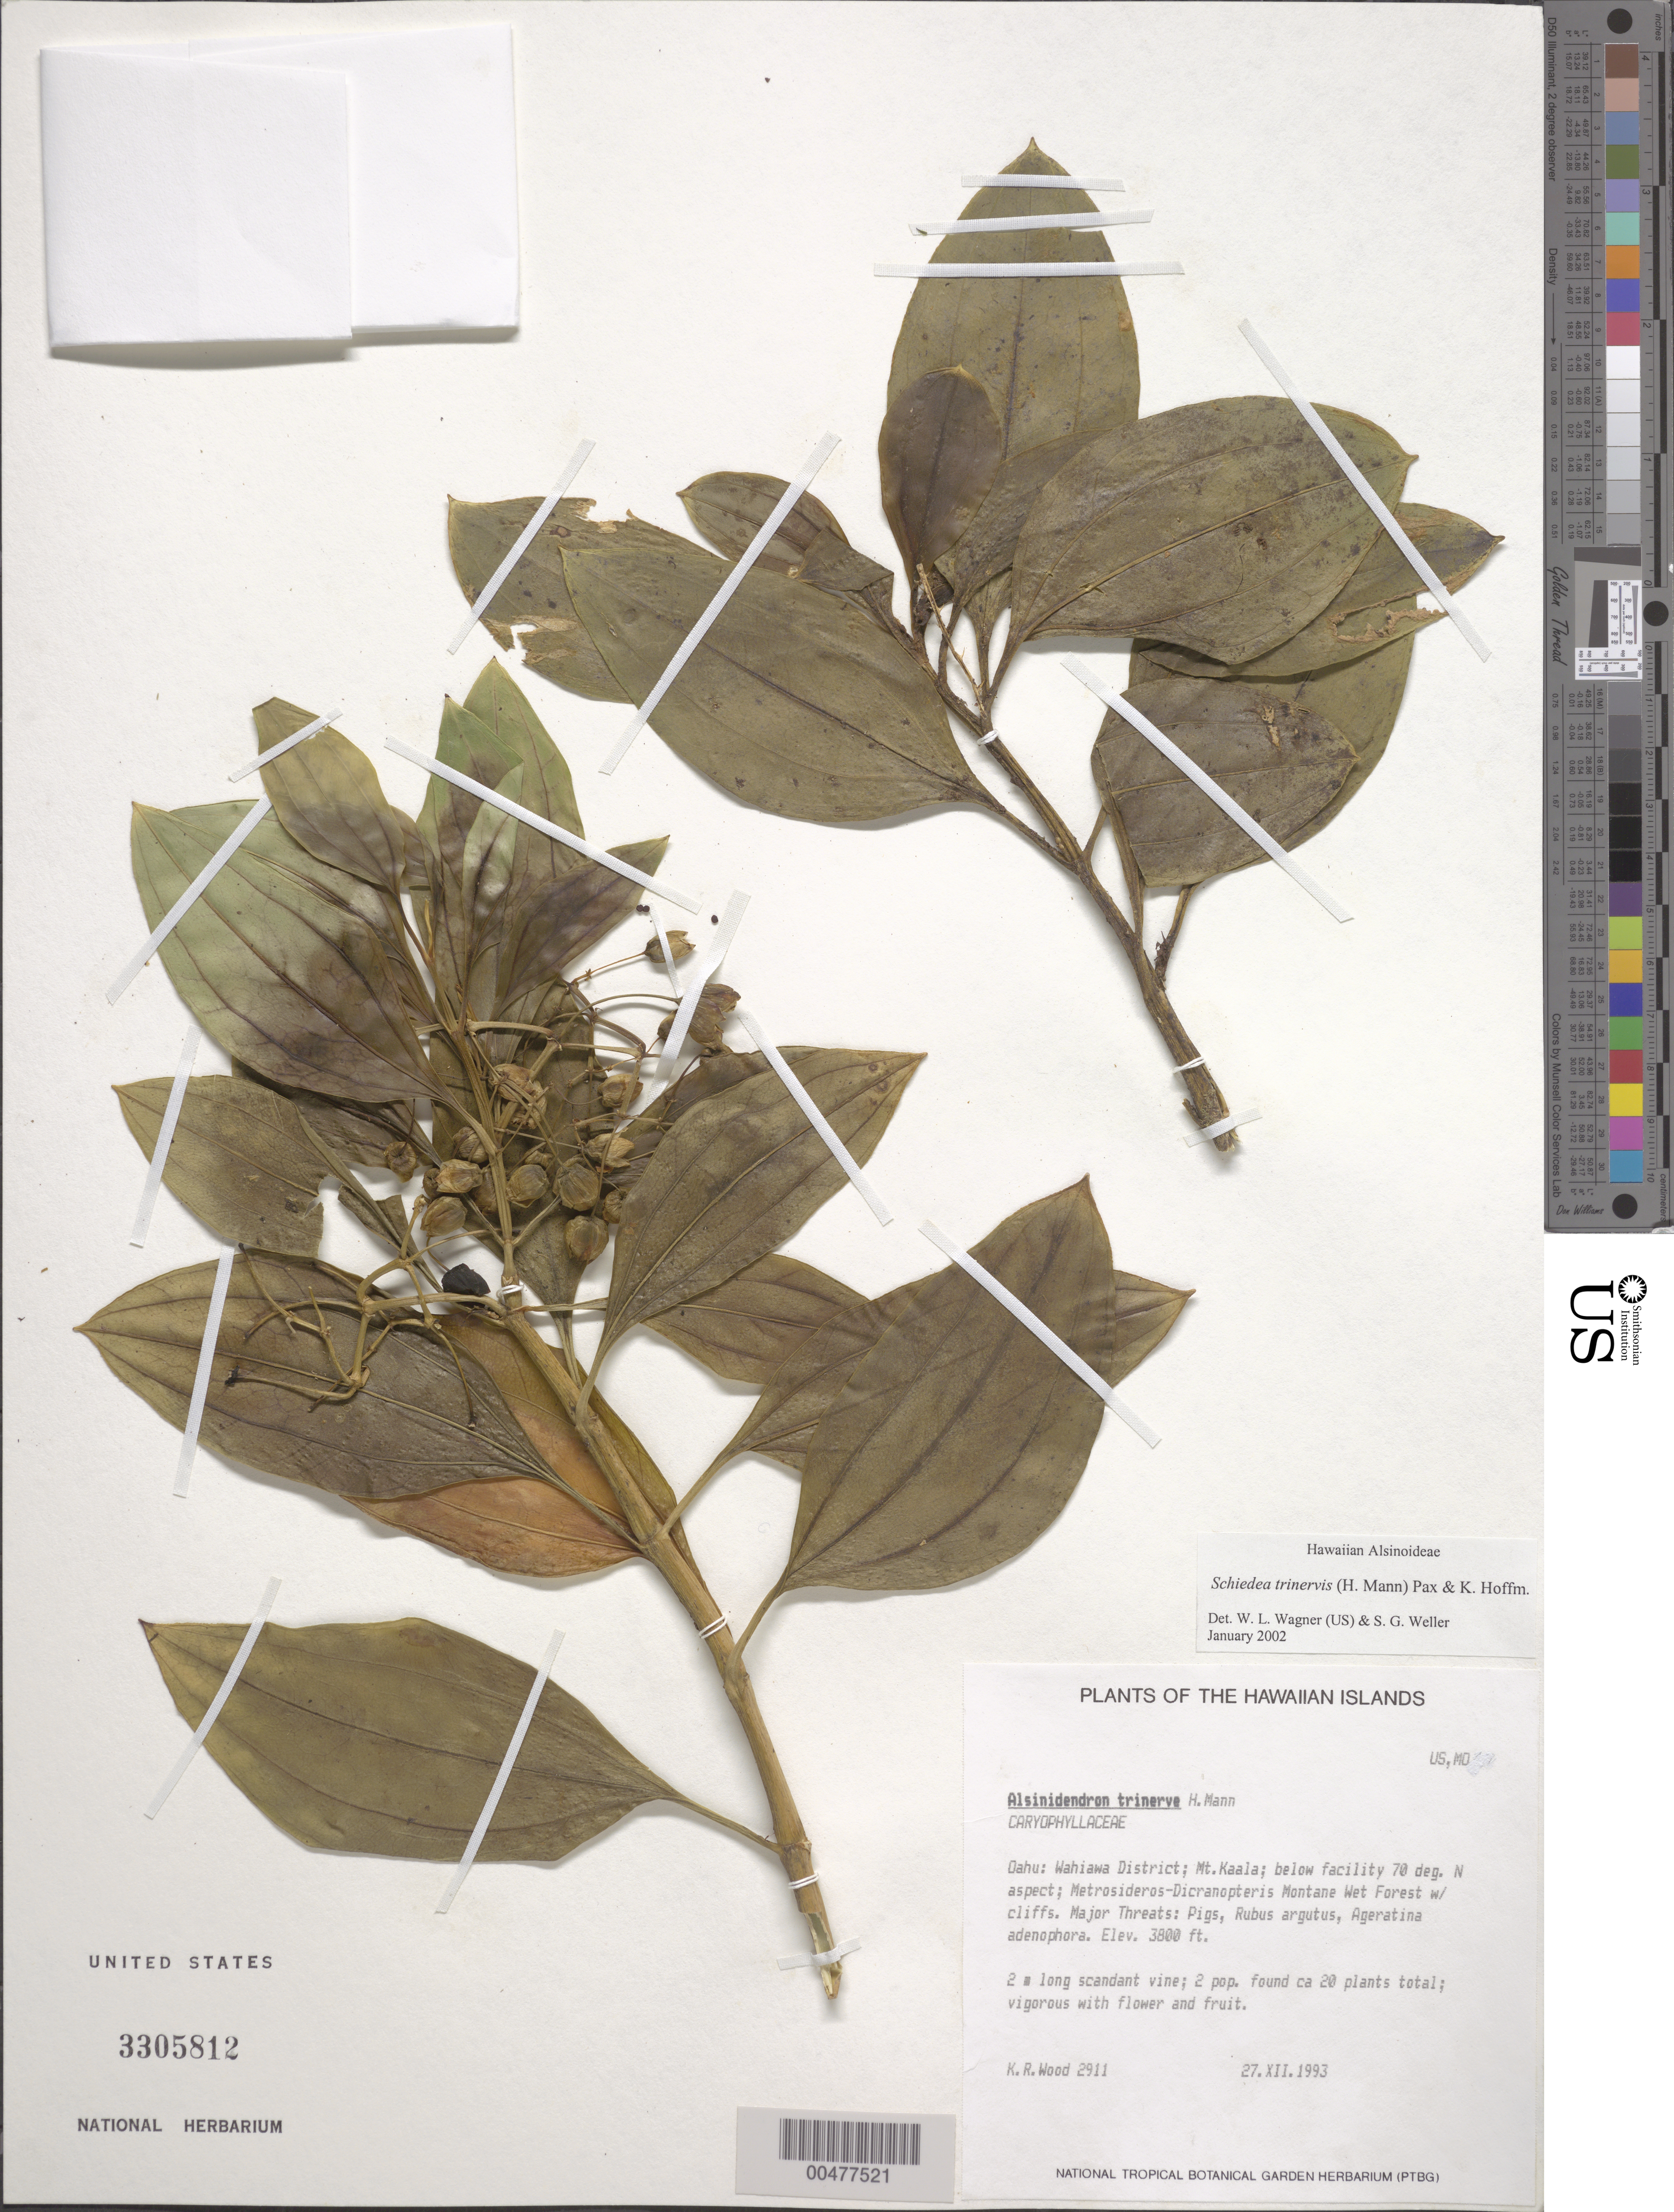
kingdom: Plantae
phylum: Tracheophyta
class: Magnoliopsida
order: Caryophyllales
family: Caryophyllaceae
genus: Schiedea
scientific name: Schiedea trinervis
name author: (H. Mann) Pax & K. Hoffm.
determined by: Wagner, W. L.; Weller, Stephen G.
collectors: K. R. Wood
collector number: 2911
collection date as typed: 27 Dec 1993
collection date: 1993-12-27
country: United States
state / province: Hawaii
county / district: Honolulu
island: Oahu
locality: Wahiawa Dist., Mt. Kaala, below facility 70 deg. N aspect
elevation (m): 1158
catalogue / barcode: US 3305812